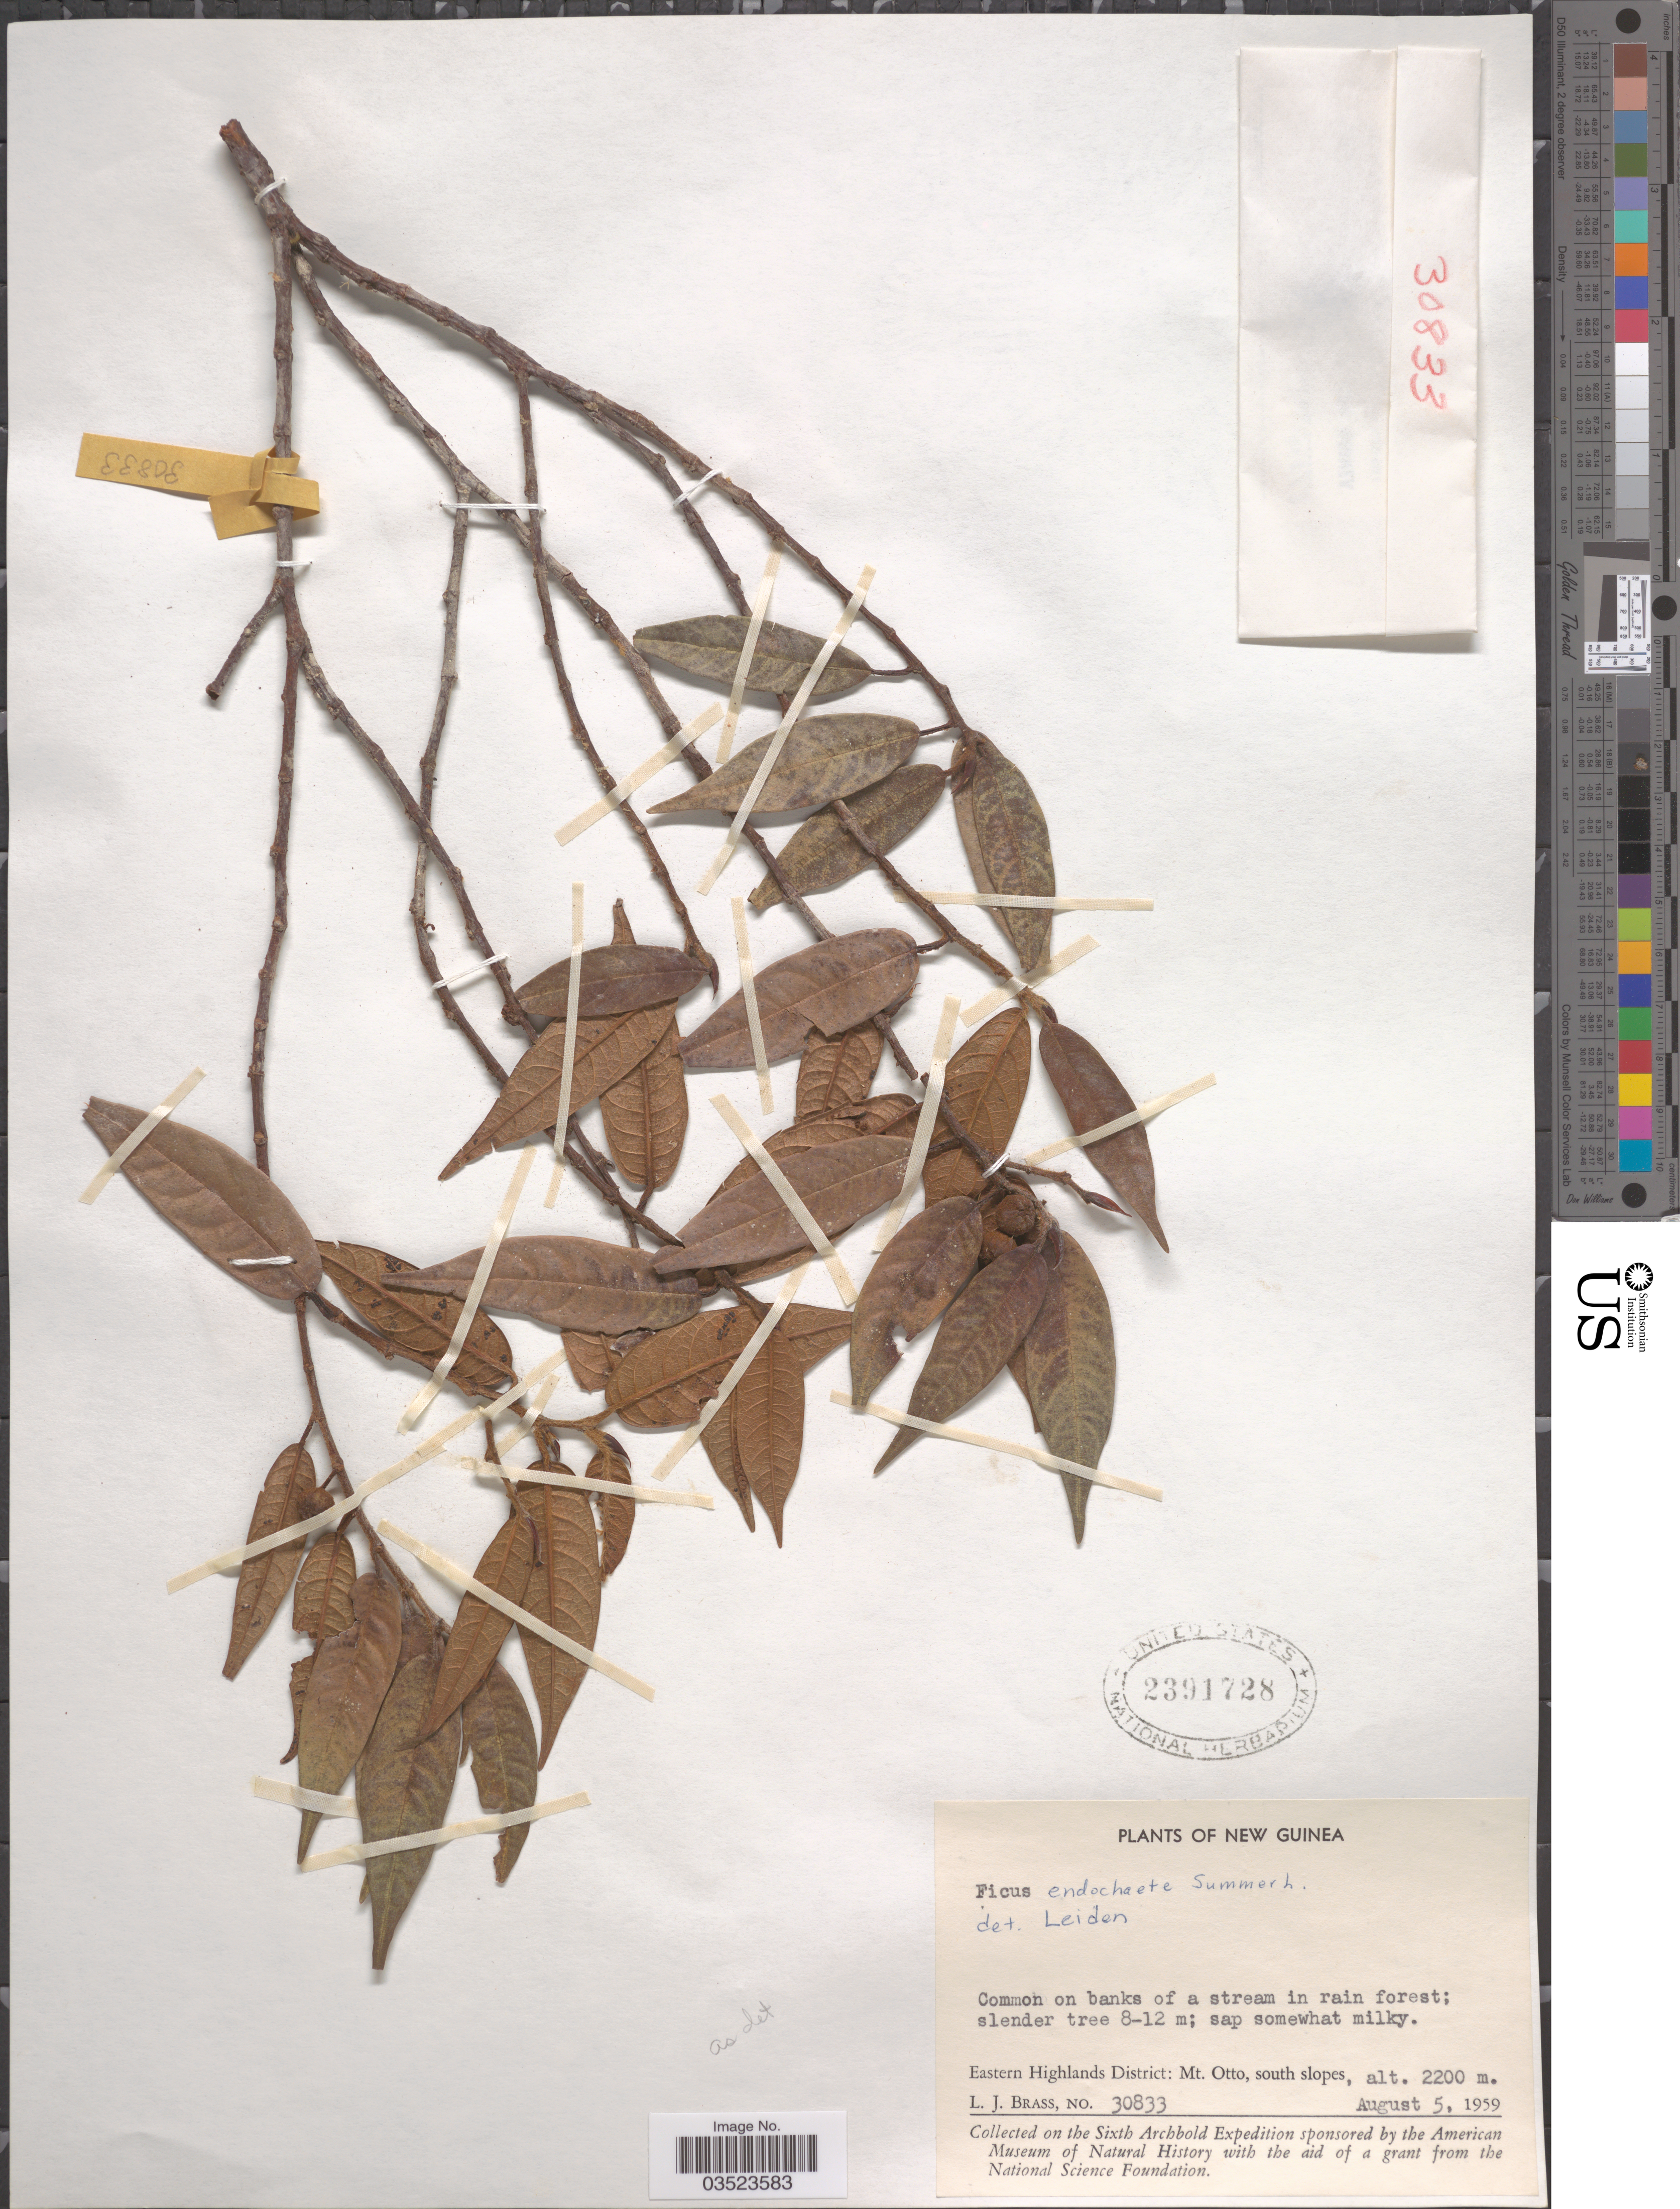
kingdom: Plantae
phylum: Tracheophyta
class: Magnoliopsida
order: Rosales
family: Moraceae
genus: Ficus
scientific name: Ficus endochaete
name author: Summerh.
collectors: L. J. Brass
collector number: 30833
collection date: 1959-08-05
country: Papua New Guinea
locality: New Guinea. Eastern Highlands Dsitrict: Mt. Otto, south slopes.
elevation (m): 2200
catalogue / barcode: US 2391728